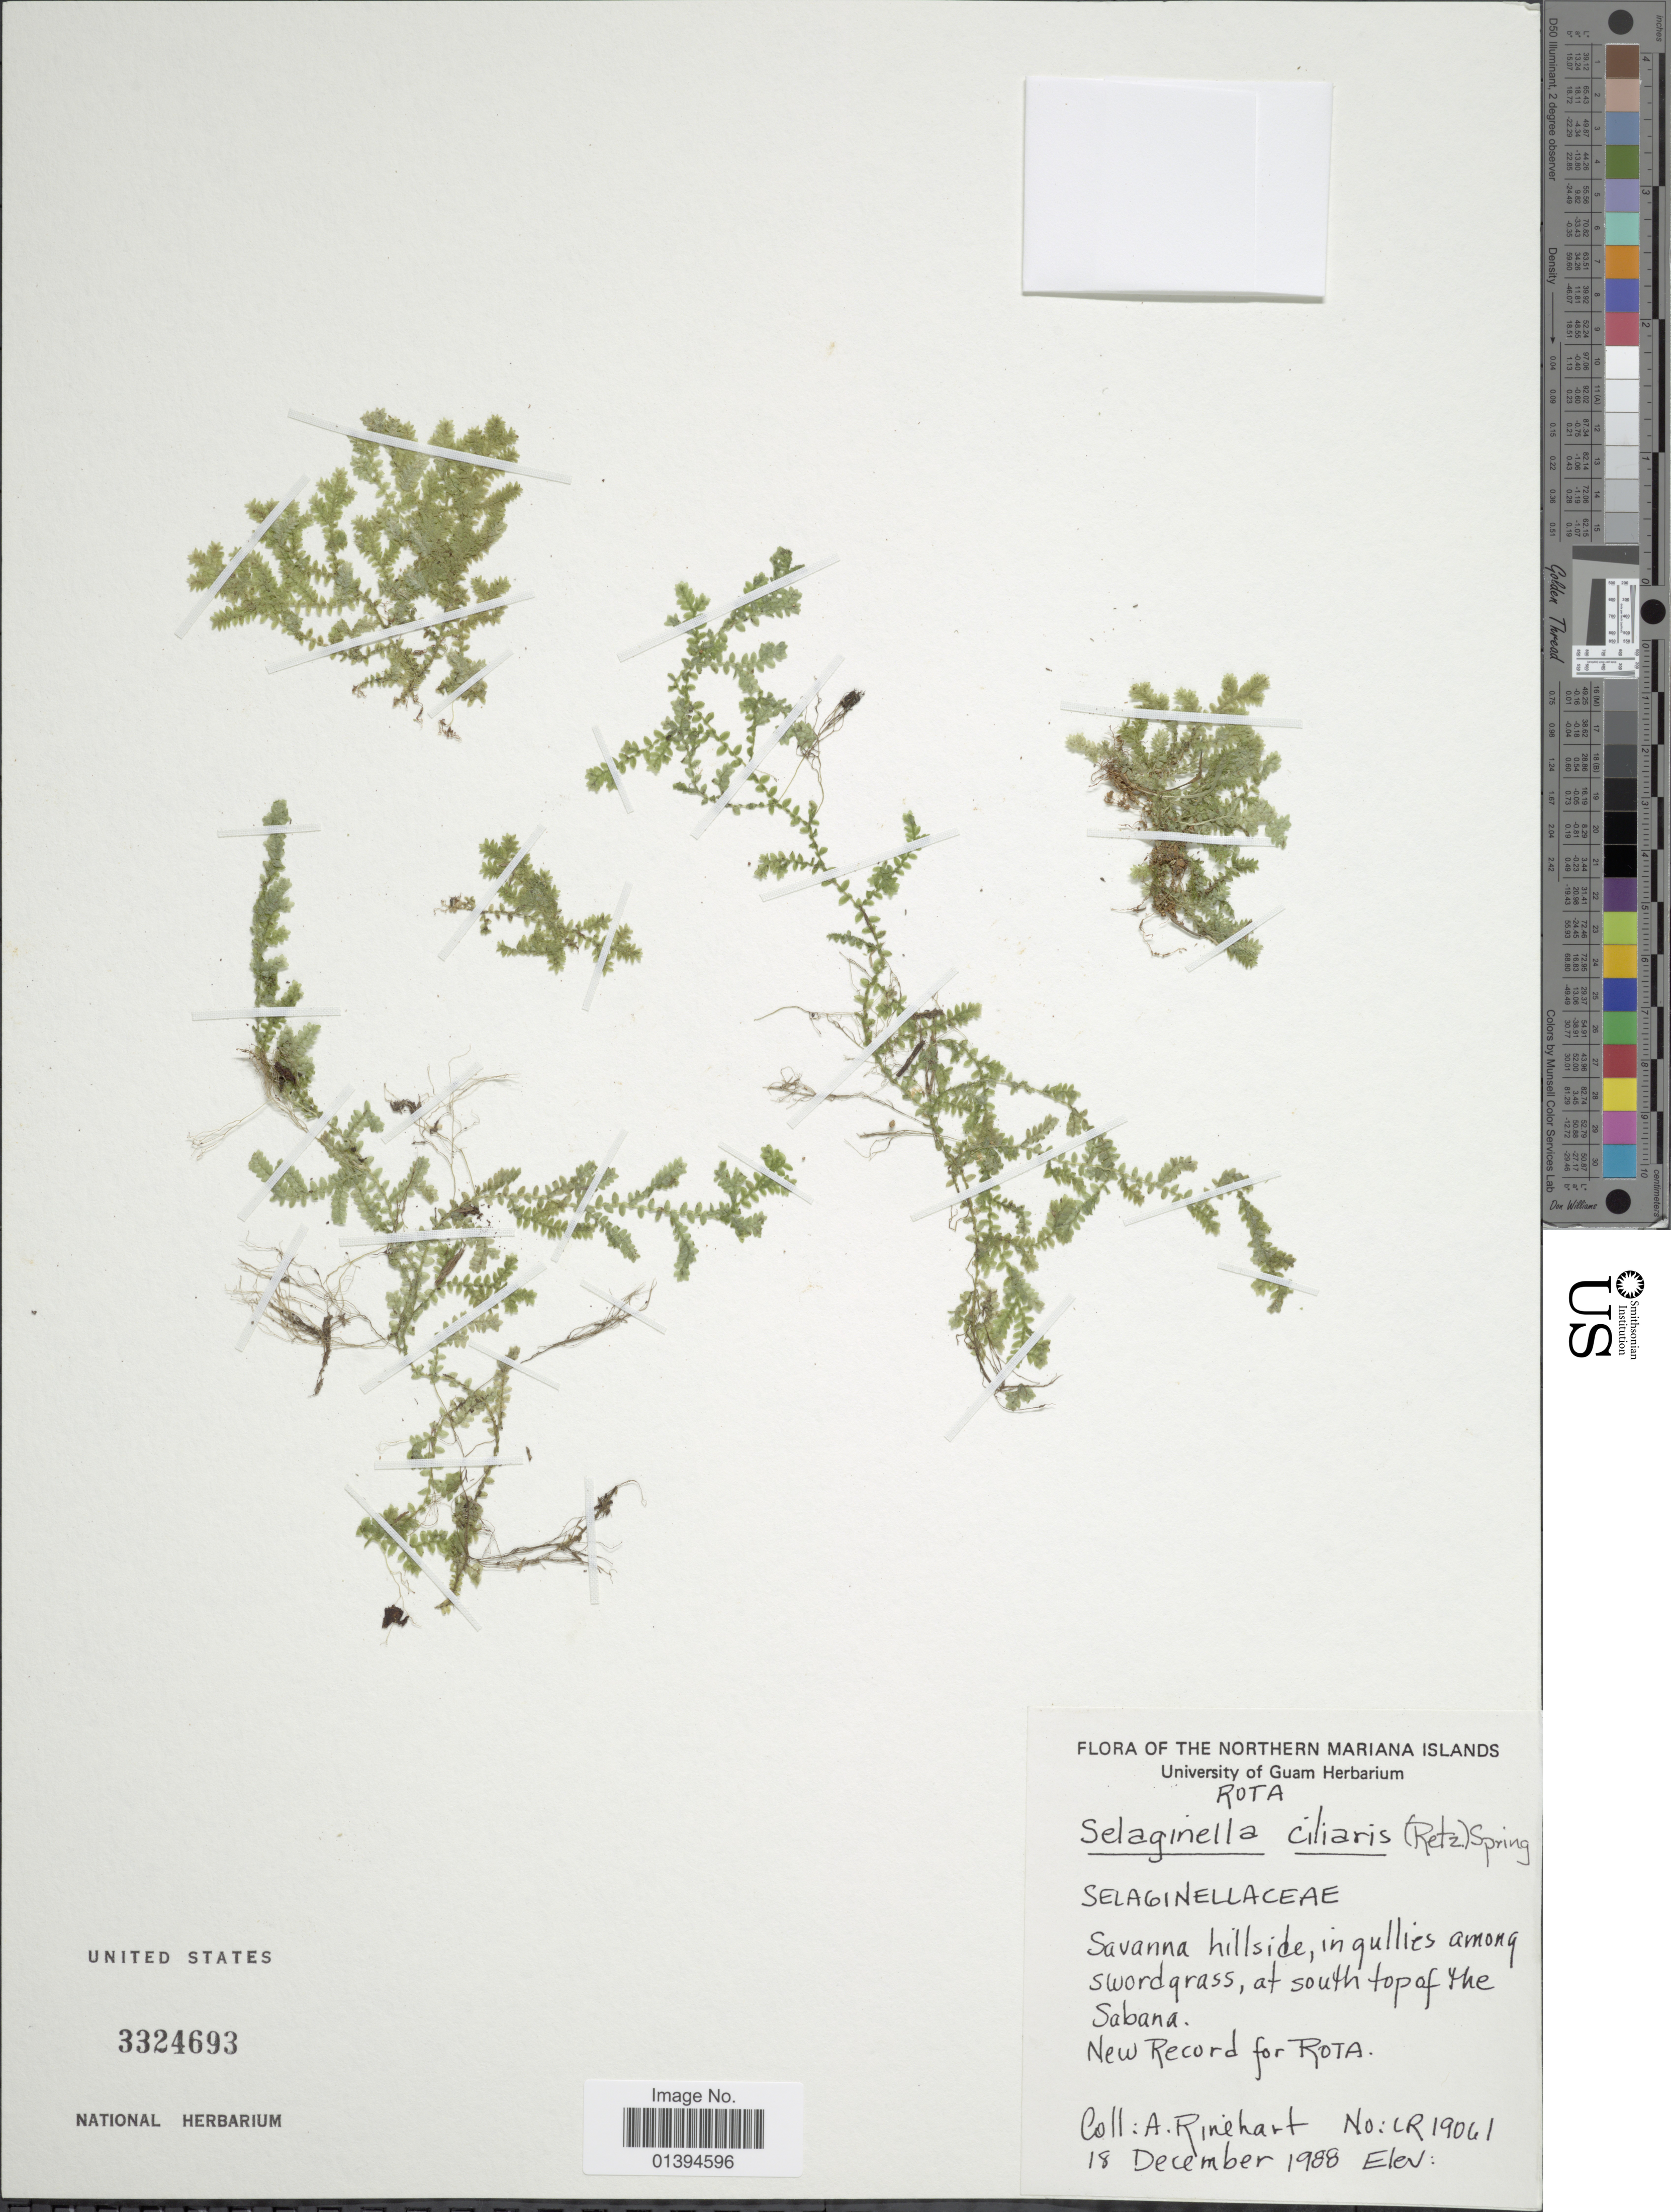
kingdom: Plantae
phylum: Tracheophyta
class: Lycopodiopsida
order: Selaginellales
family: Selaginellaceae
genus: Selaginella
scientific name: Selaginella ciliaris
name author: (Retz.) Spring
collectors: A. Rinehart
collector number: LR19061*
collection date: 1988-12-18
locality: Rota, at south top of the Sabana, New Record for Rota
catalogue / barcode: US 3324693